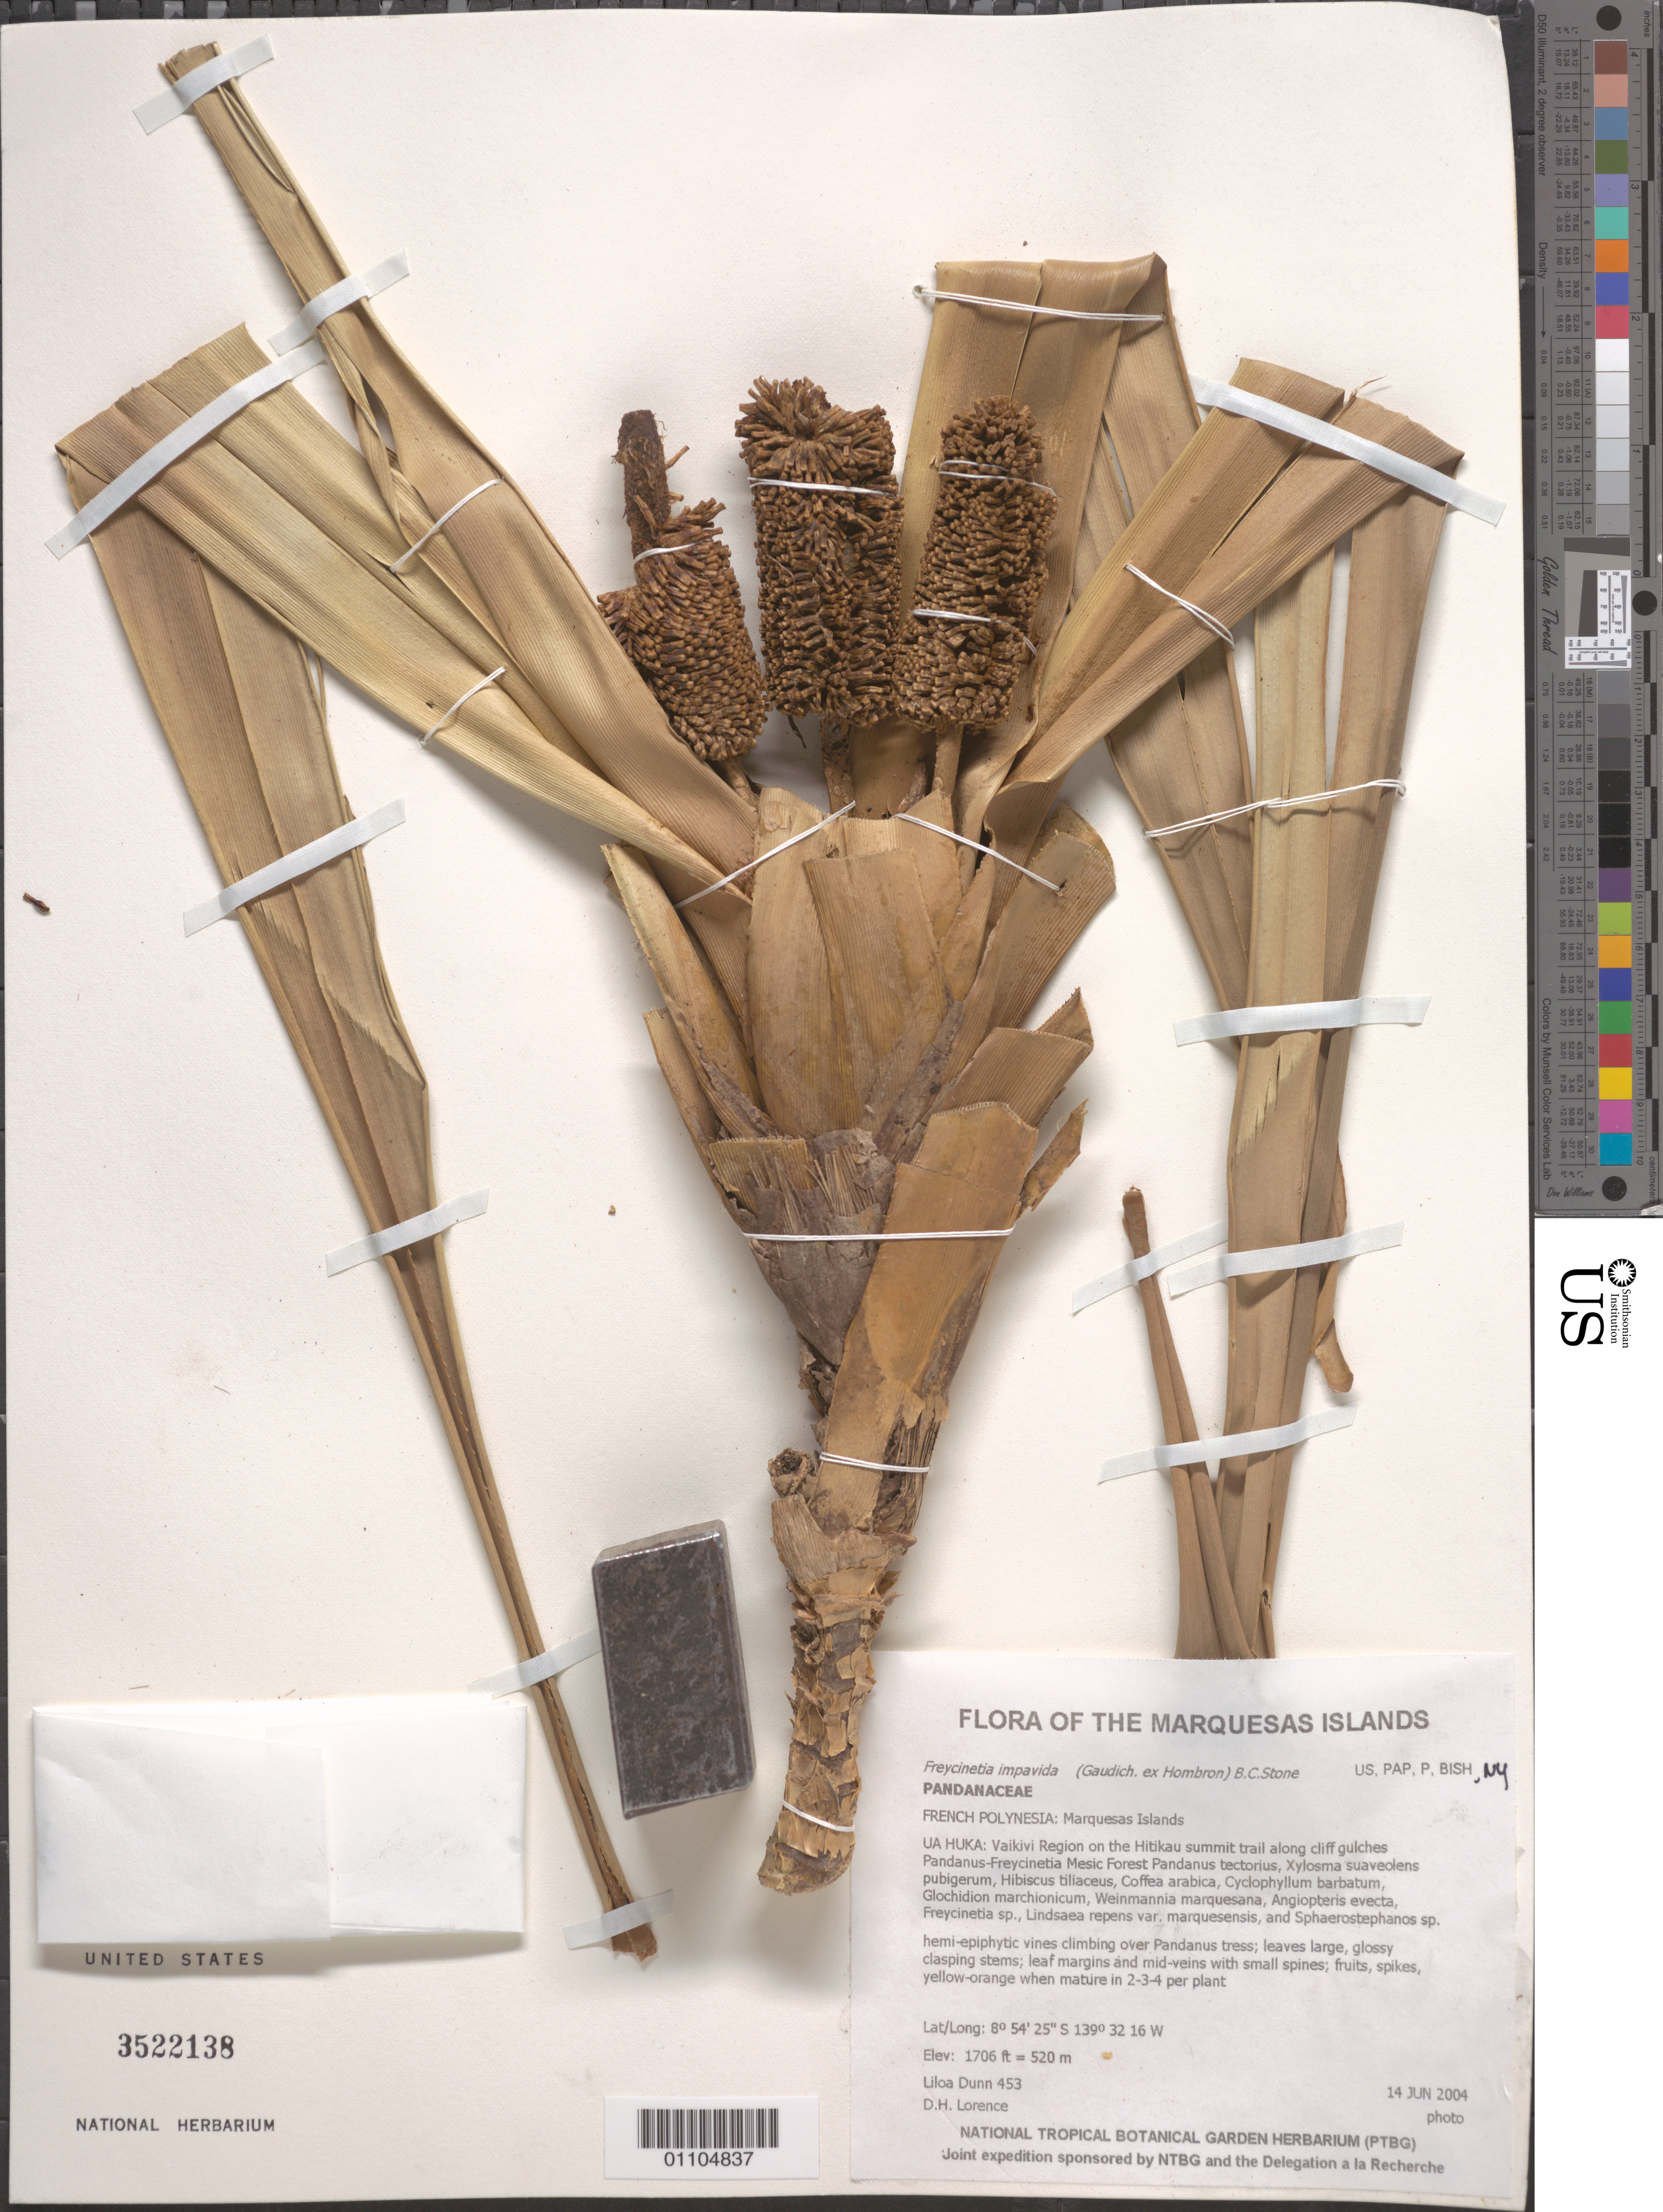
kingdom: Plantae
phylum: Tracheophyta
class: Liliopsida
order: Pandanales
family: Pandanaceae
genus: Freycinetia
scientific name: Freycinetia impavida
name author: (Hombr. & Jacquinot ex Decne.) B.C. Stone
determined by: Lorence, David H., (PTBG), National Tropical Botanical Garden (UNITED STATES)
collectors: L. Dunn & D. Lorence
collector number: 453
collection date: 2004-06-14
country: French Polynesia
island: Ua Huka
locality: Vaikivi Region on the Hitikau summit trail along cliff gulches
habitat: Pandanus-Freycinetia Mesic Forest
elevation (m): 520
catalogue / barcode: US 3522138